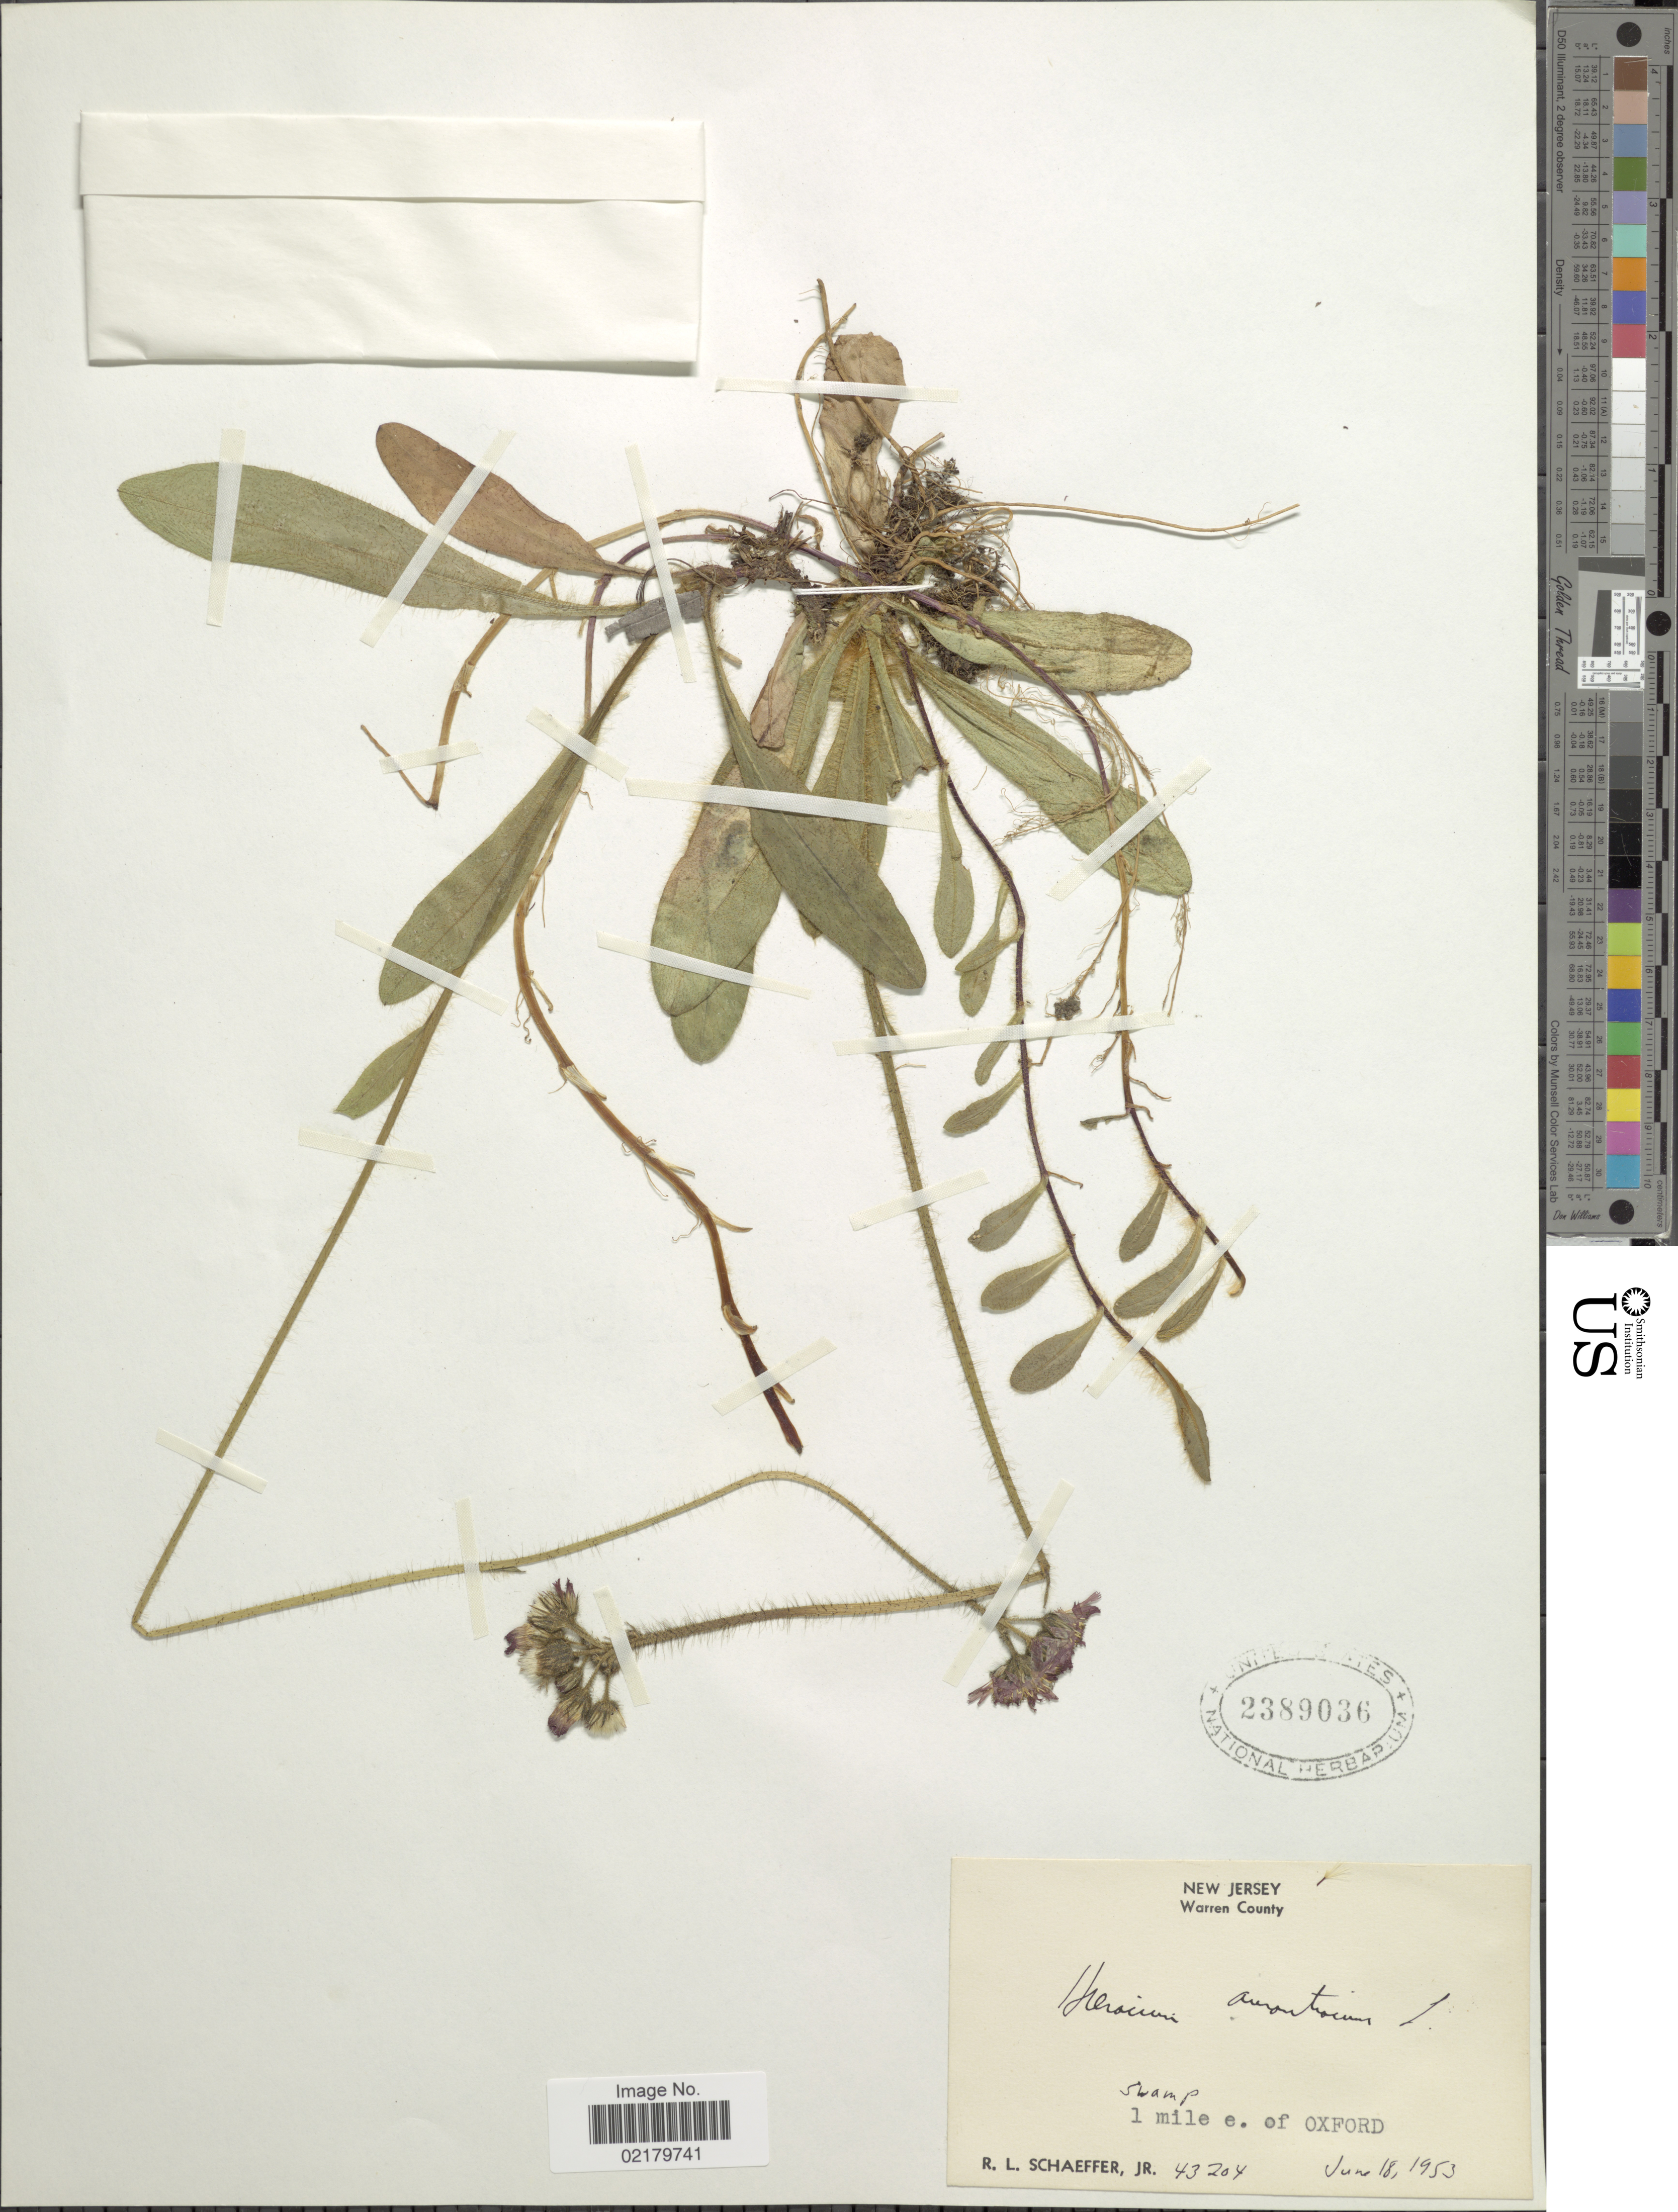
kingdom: Plantae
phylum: Tracheophyta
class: Magnoliopsida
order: Asterales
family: Asteraceae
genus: Pilosella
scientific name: Pilosella aurantiaca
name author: (L.) F.W. Schultz & Sch. Bip.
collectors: R. L. Schaeffer Jr.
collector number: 43204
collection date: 1953-06-18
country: United States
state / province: New Jersey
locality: Warren County, swamp, 1 mile e. of Oxford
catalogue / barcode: US 2389036